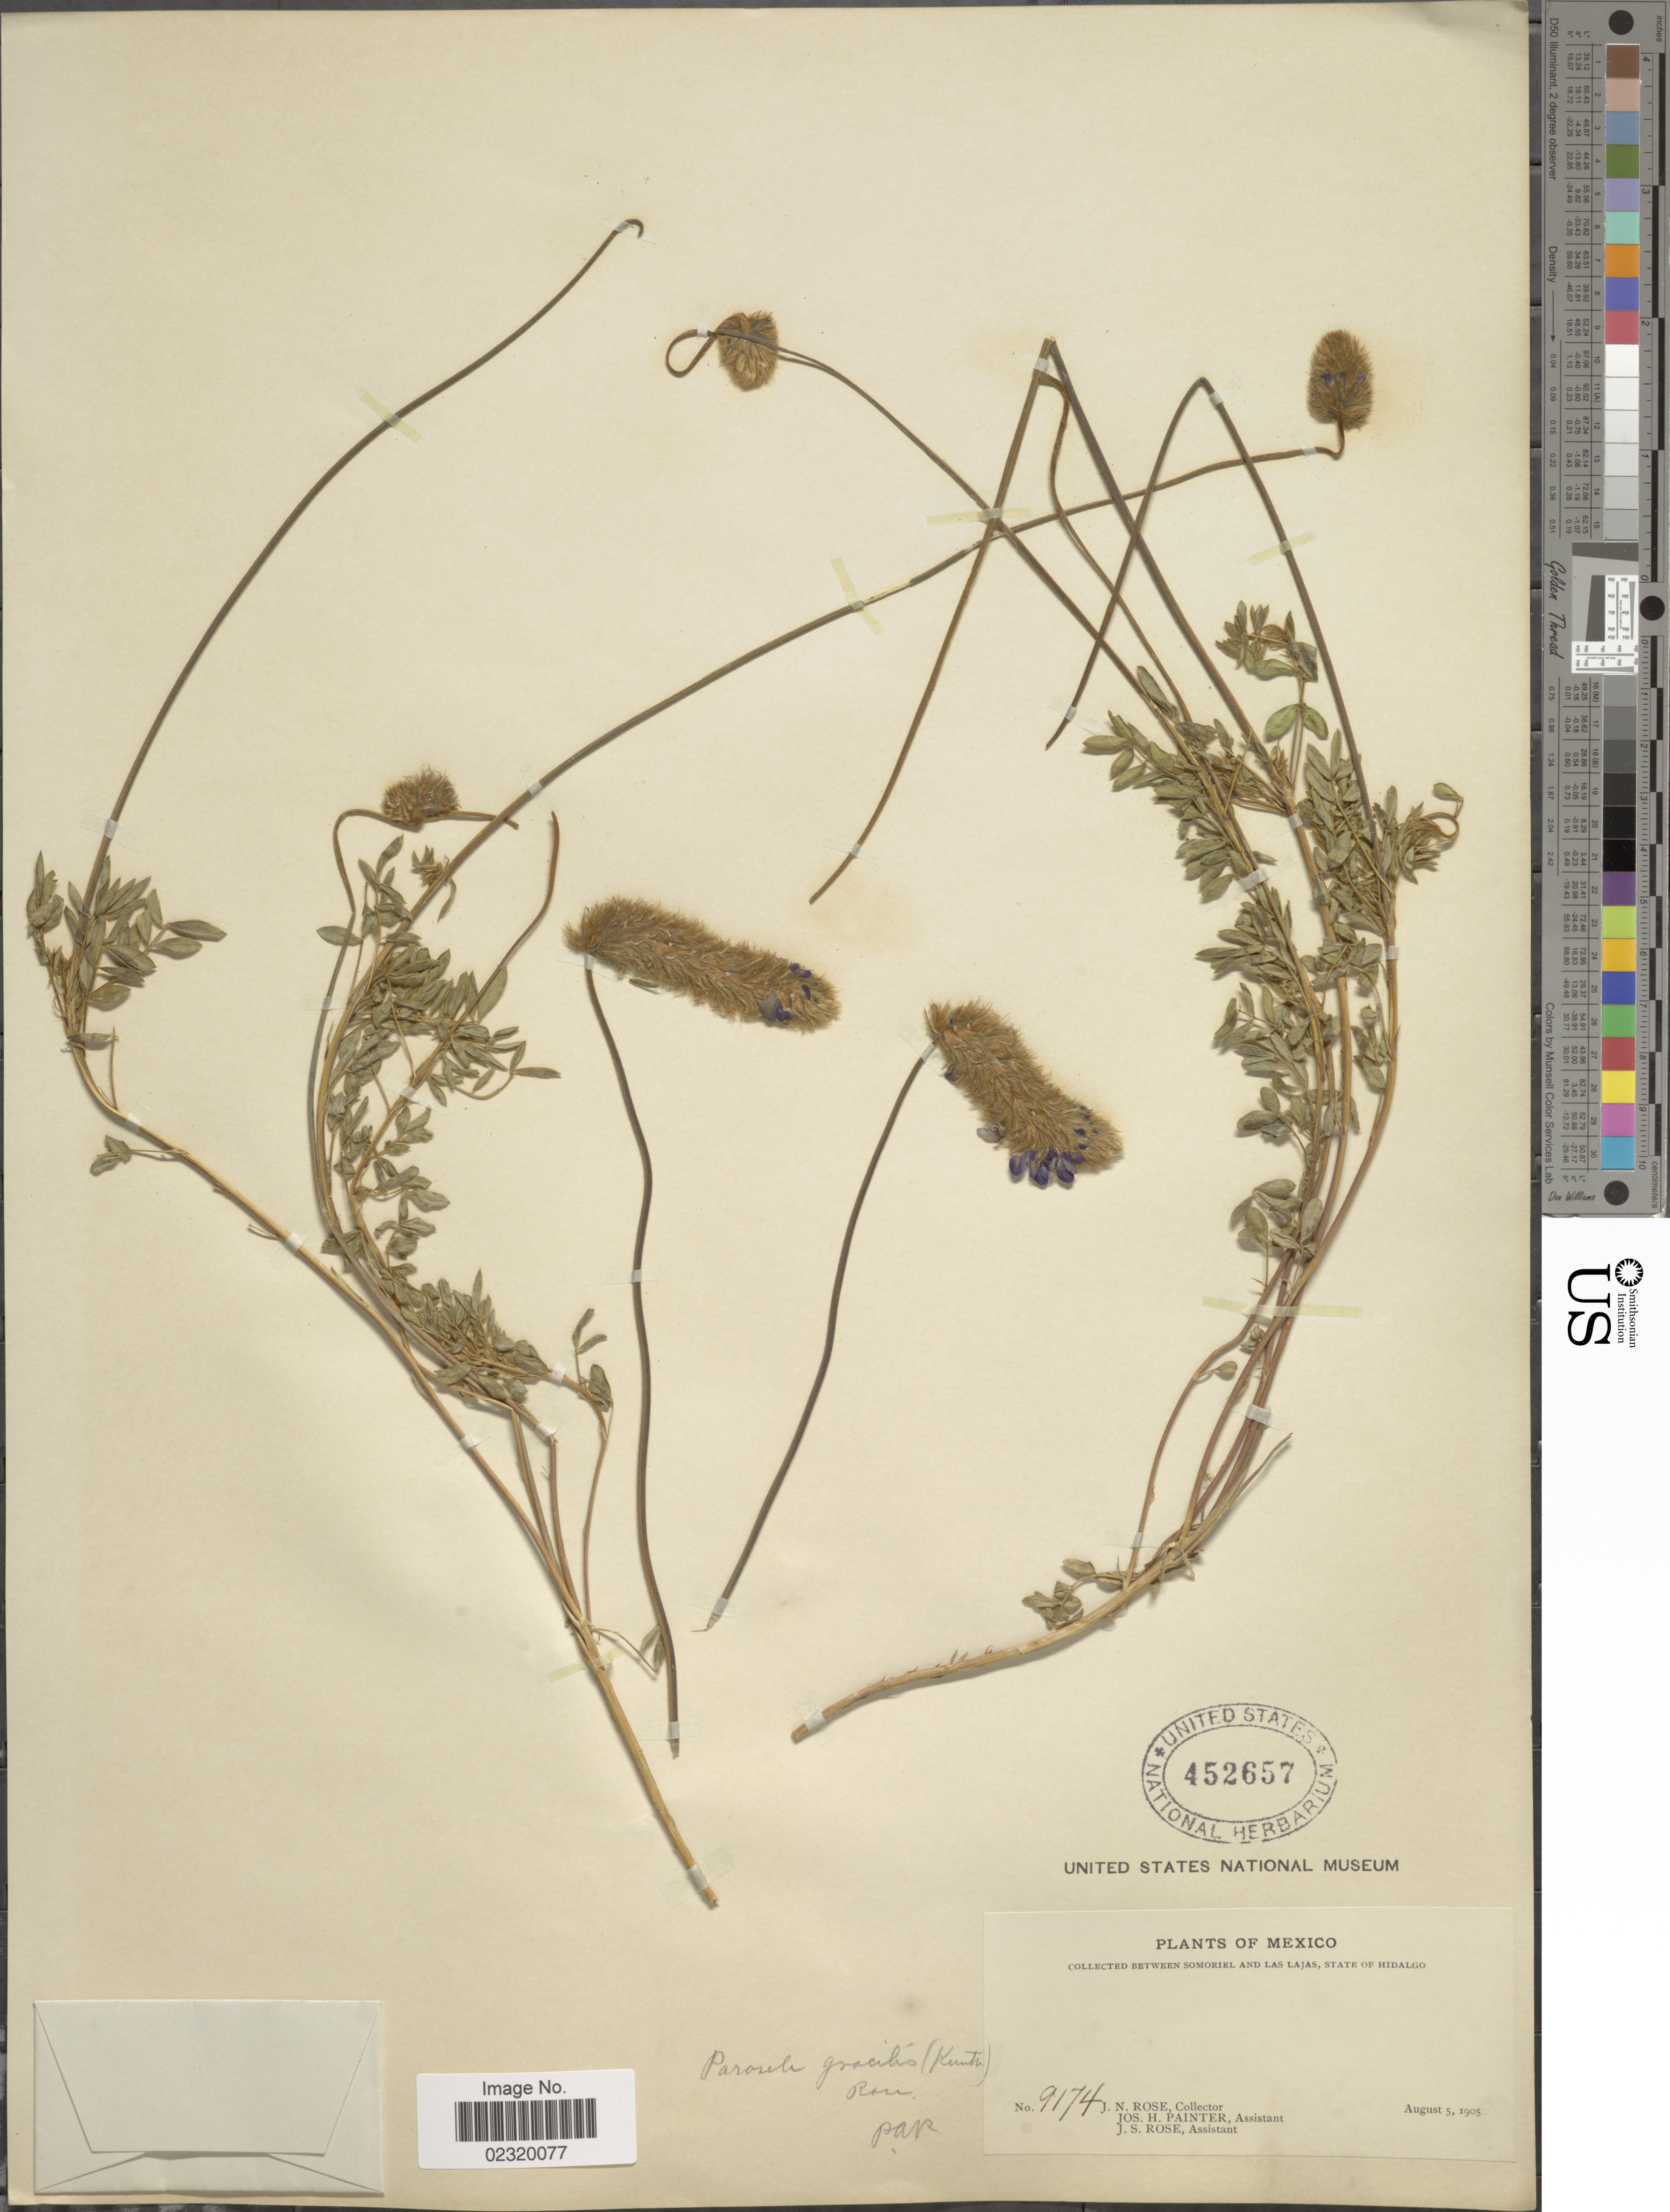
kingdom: Plantae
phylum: Tracheophyta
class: Magnoliopsida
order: Fabales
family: Fabaceae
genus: Dalea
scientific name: Dalea sericea var. sericea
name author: Lag.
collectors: J. N. Rose, J. H. Painter & J. S. Rose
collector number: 9174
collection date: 1905-08-05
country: Mexico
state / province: Hidalgo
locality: Between Somoriel and Las Lajas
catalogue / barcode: US 452657